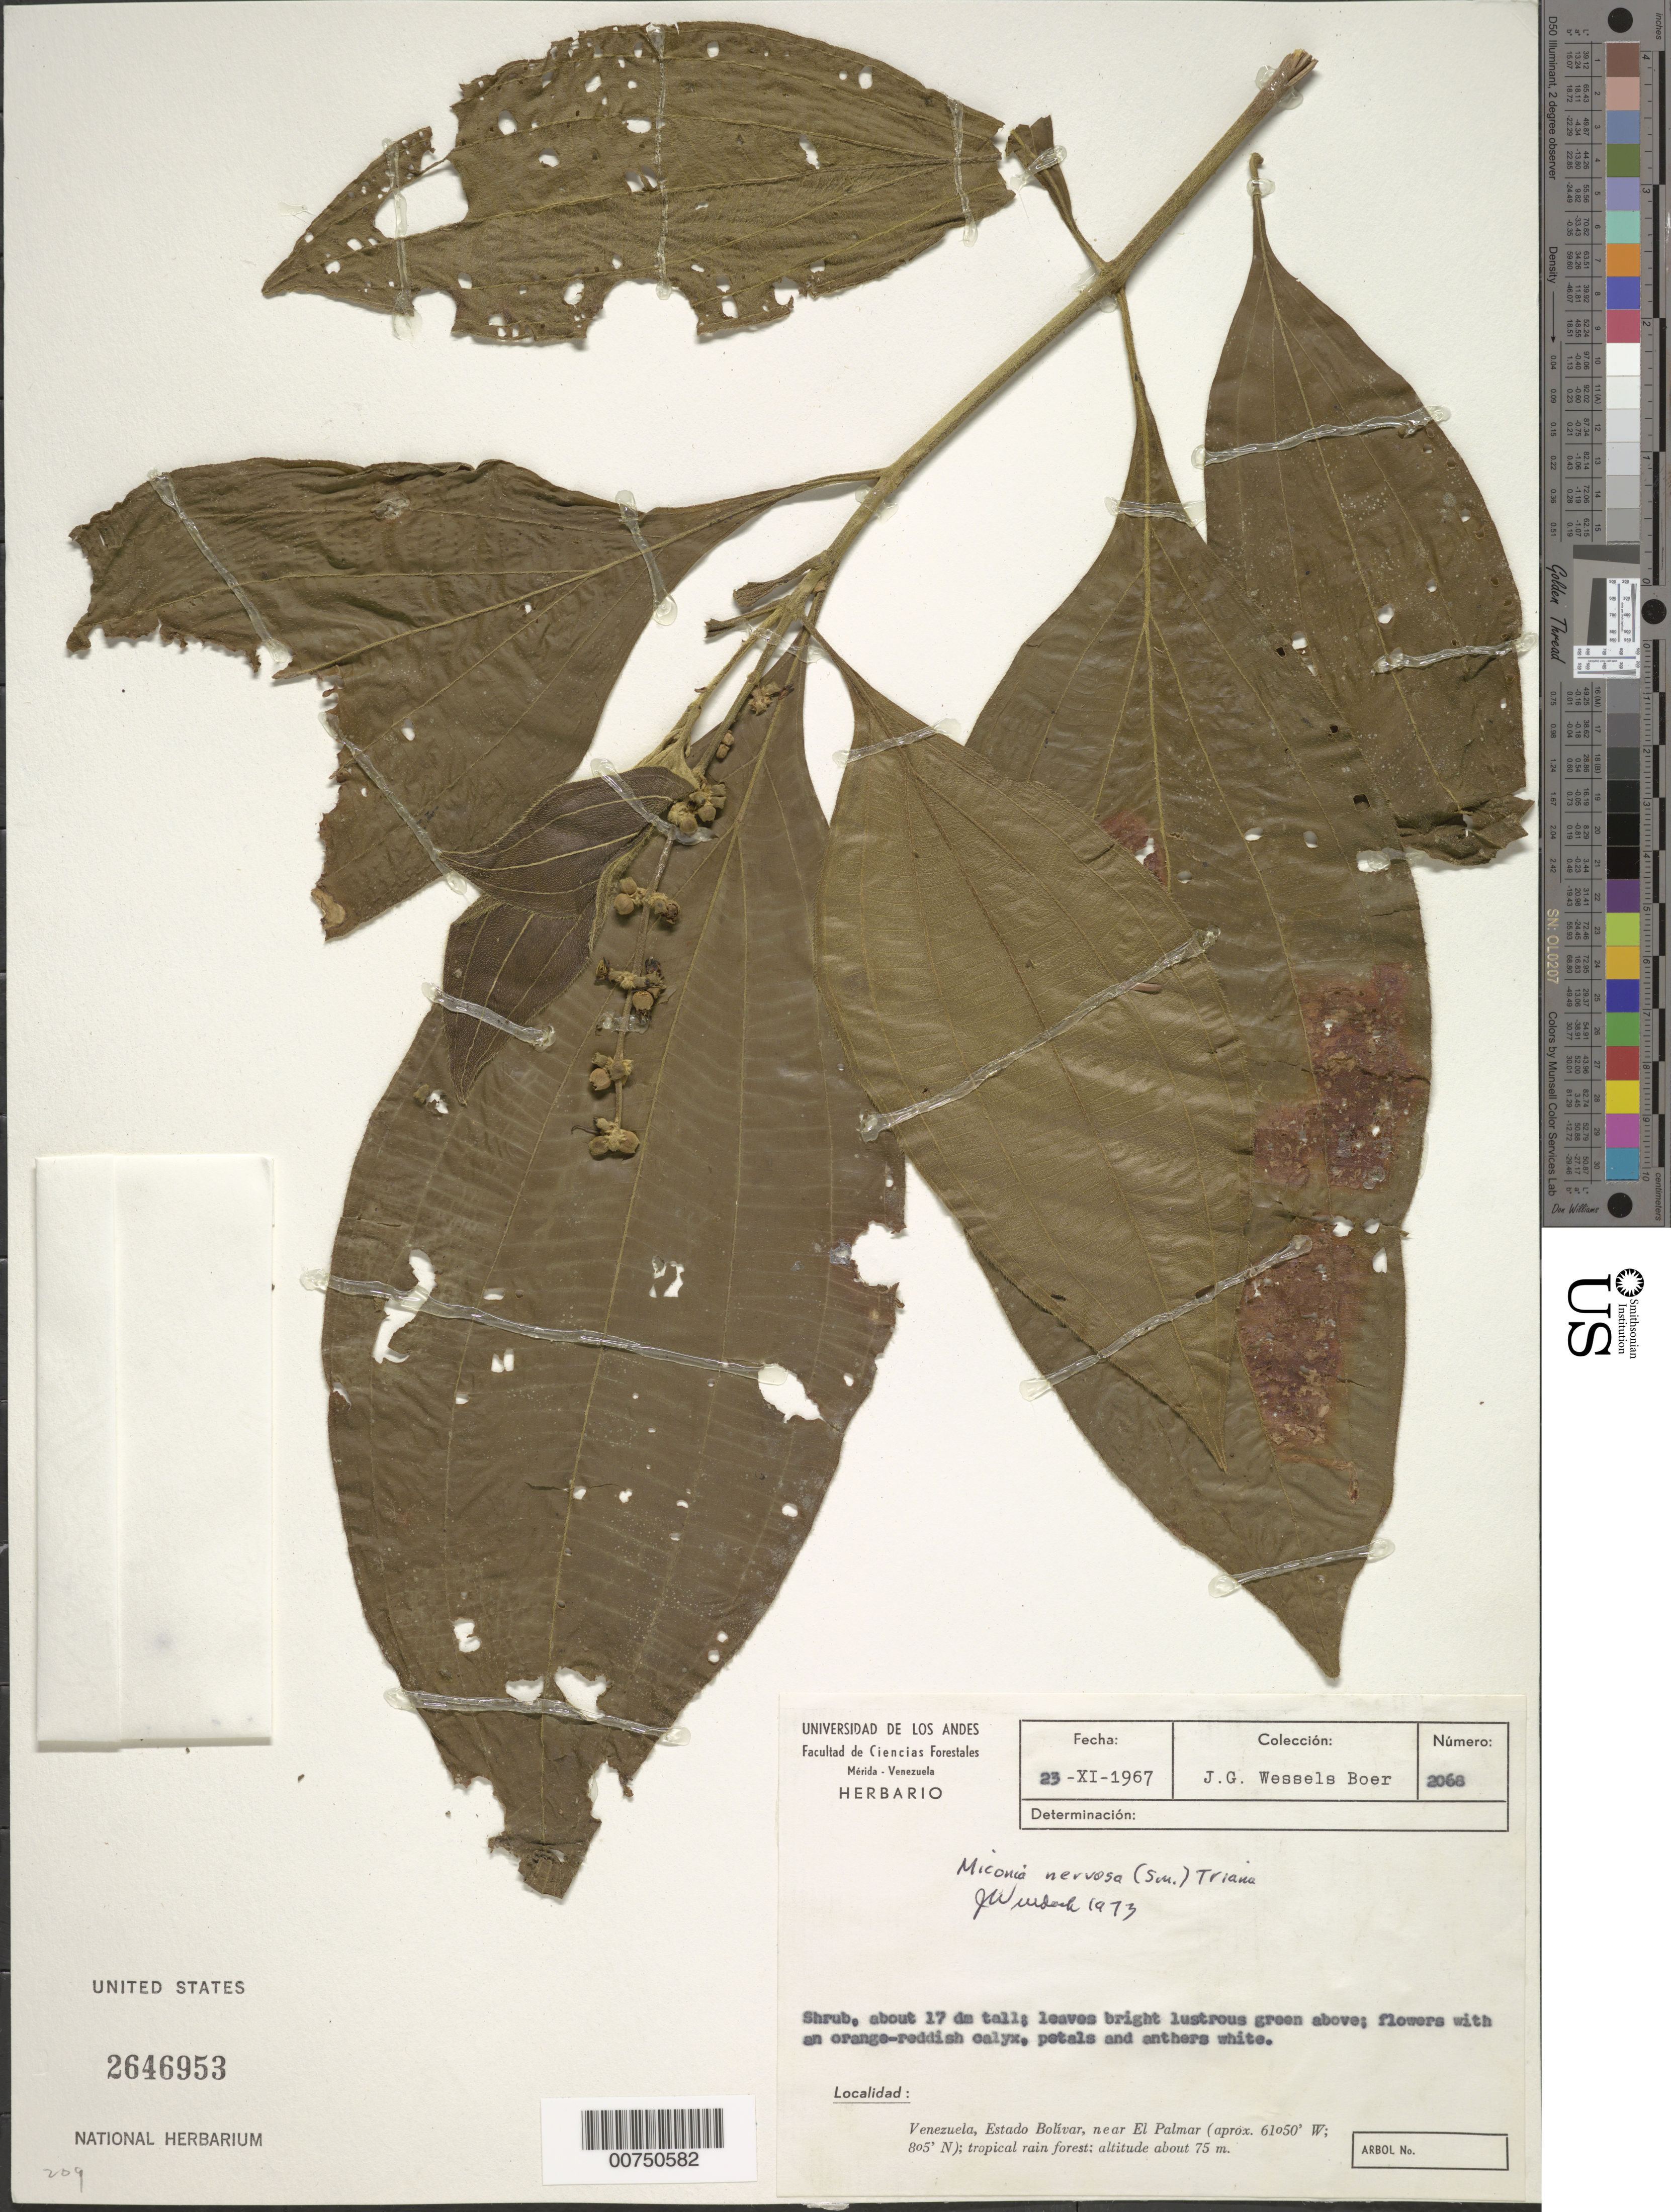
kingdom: Plantae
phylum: Tracheophyta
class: Magnoliopsida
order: Myrtales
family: Melastomataceae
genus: Miconia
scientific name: Miconia nervosa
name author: (Sm.) Triana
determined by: Wurdack, John J., (US), US (UNITED STATES)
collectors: J. G. Wessels Boer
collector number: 2068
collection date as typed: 23-Nov-67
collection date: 1967-11-23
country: Venezuela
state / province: Bolívar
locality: El Palmar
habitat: Tropical rainforest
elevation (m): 75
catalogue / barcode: US 2646953